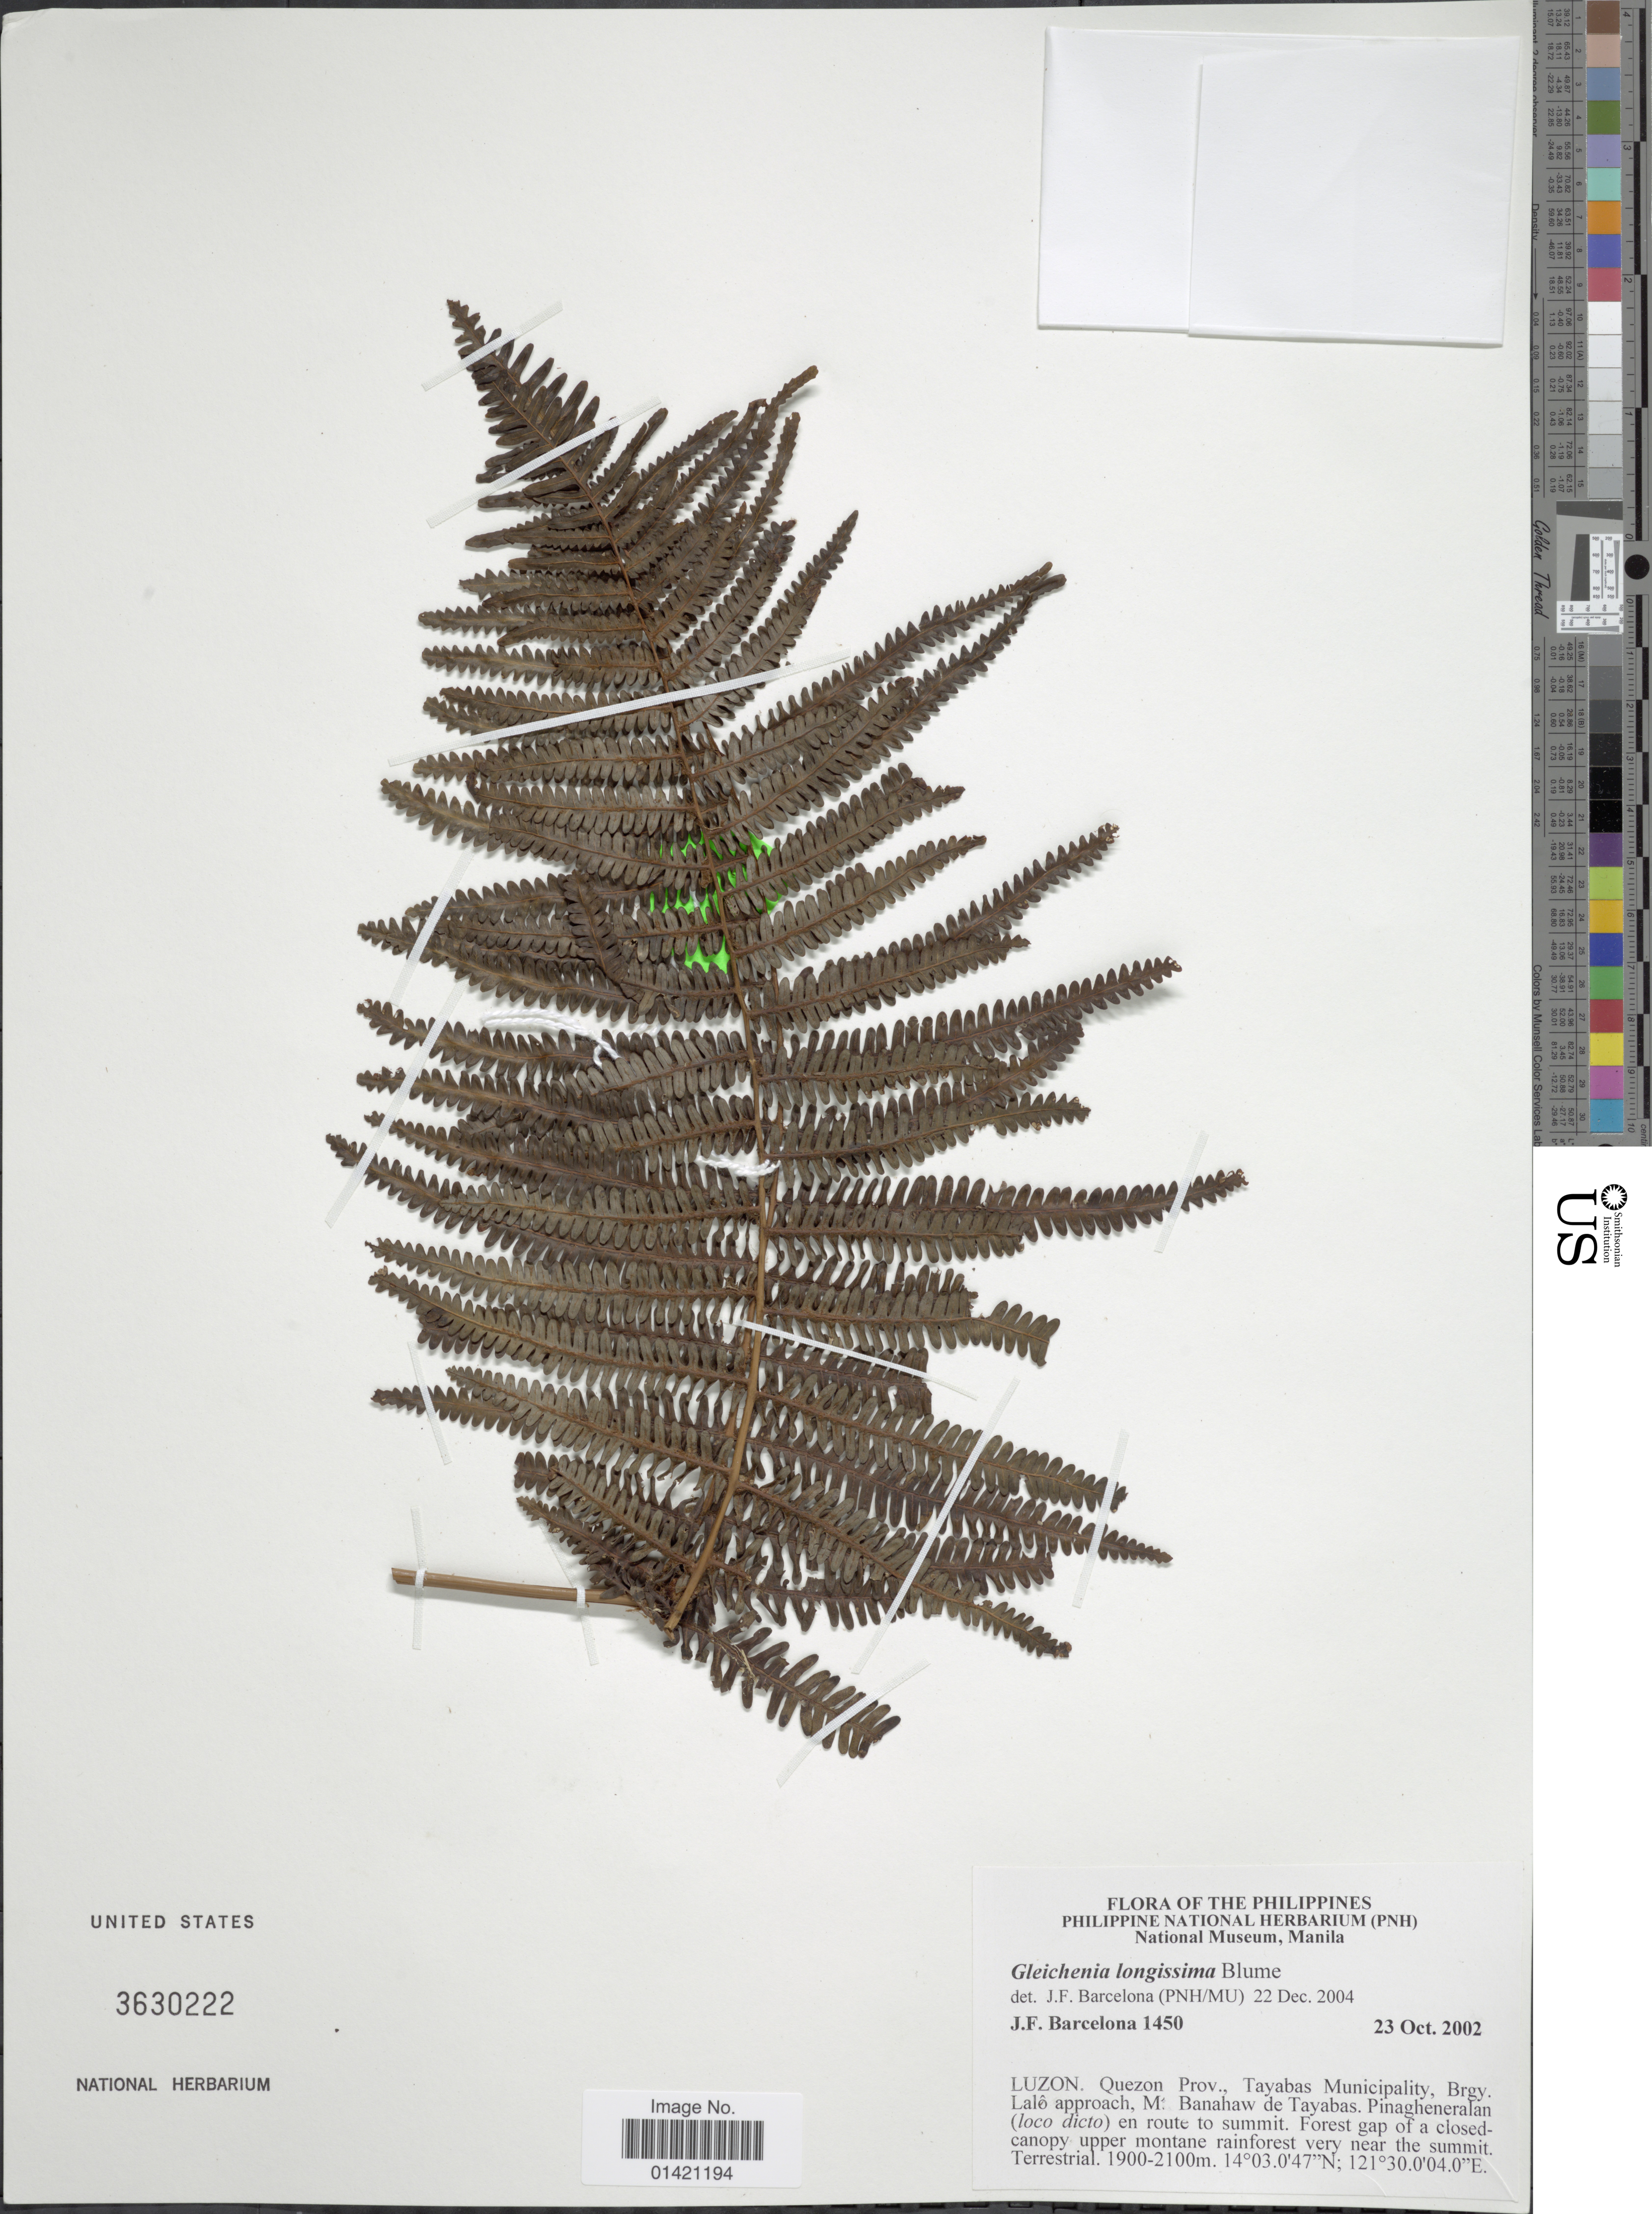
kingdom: Plantae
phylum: Tracheophyta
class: Polypodiopsida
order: Gleicheniales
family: Gleicheniaceae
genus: Diplopterygium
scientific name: Diplopterygium longissimum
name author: (Blume) Nakai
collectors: J. F. Barcelona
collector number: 1450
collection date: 2002-10-23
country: Philippines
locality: Quezon Prov., Tayabas Municipality, Brgy. Lao approuach, M. Banahaw de Tayabas. Pinagheneralan (loco dicto) en route to summit.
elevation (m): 1900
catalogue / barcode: US 3630222